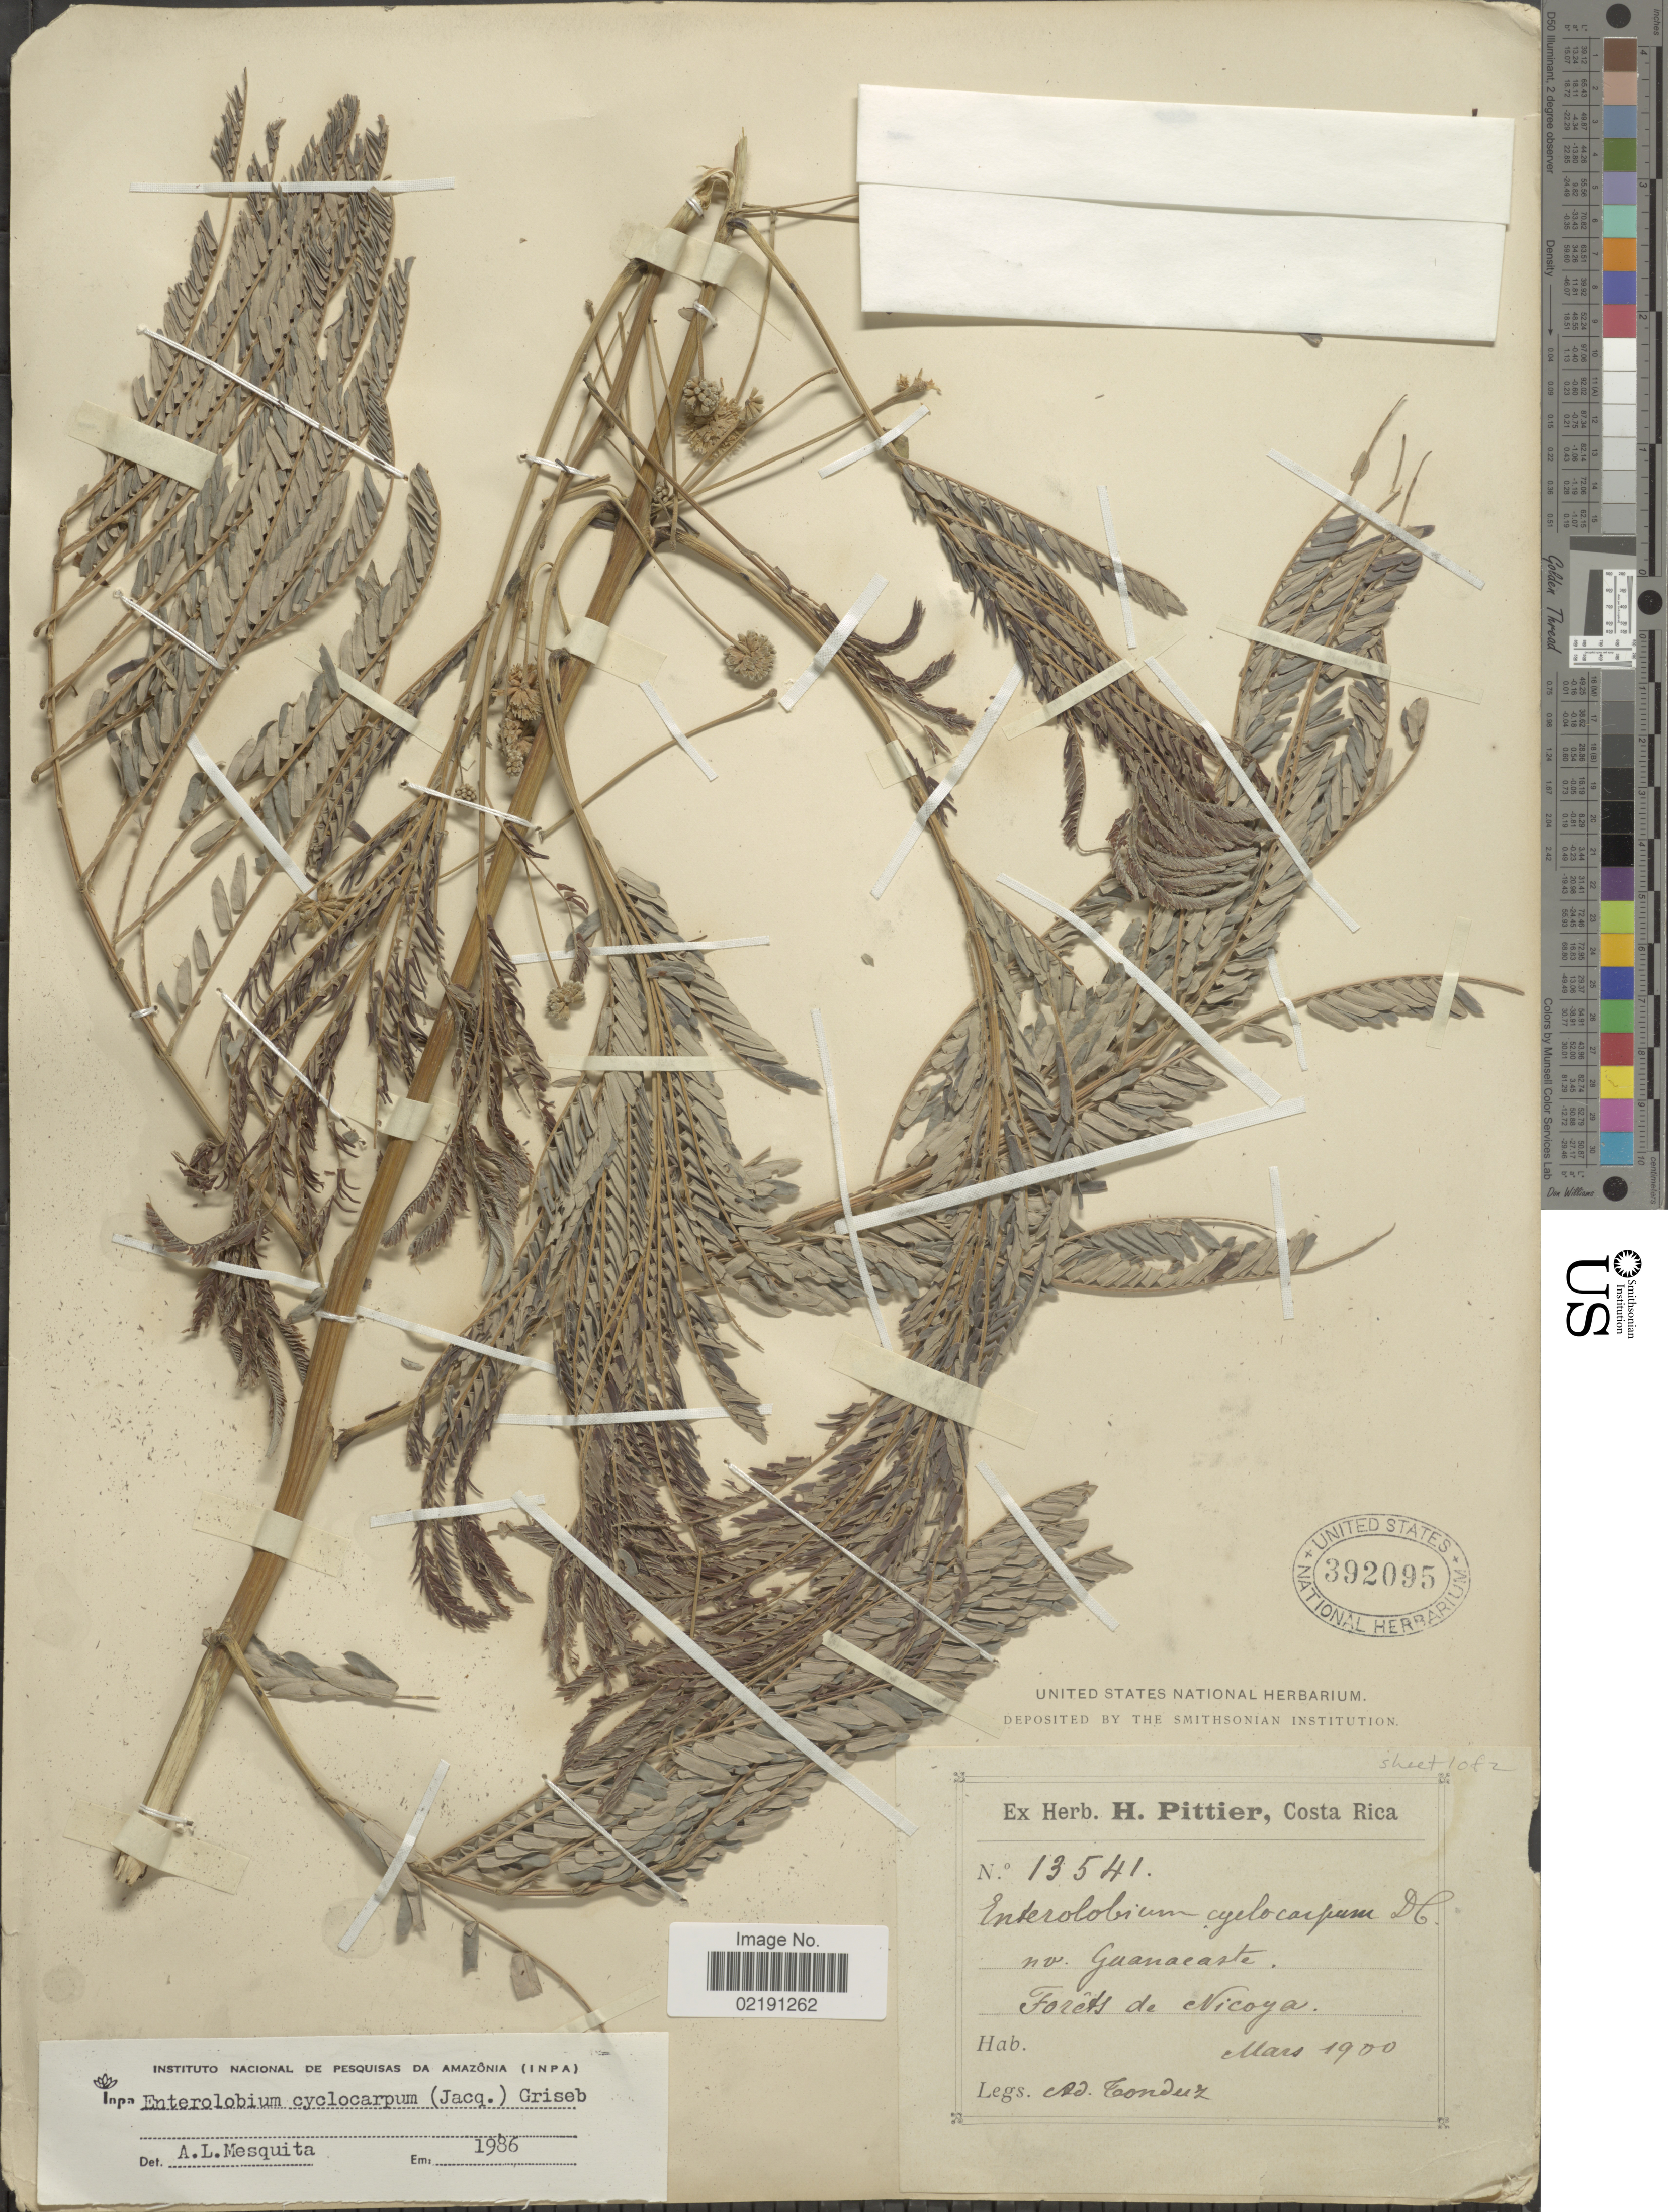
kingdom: Plantae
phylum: Tracheophyta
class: Magnoliopsida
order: Fabales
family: Fabaceae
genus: Enterolobium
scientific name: Enterolobium cyclocarpum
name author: (Jacq.) Griseb.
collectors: A. Tonduz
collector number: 13541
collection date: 1900-03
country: Costa Rica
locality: Forêts de Nicoya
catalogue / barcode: US 392095